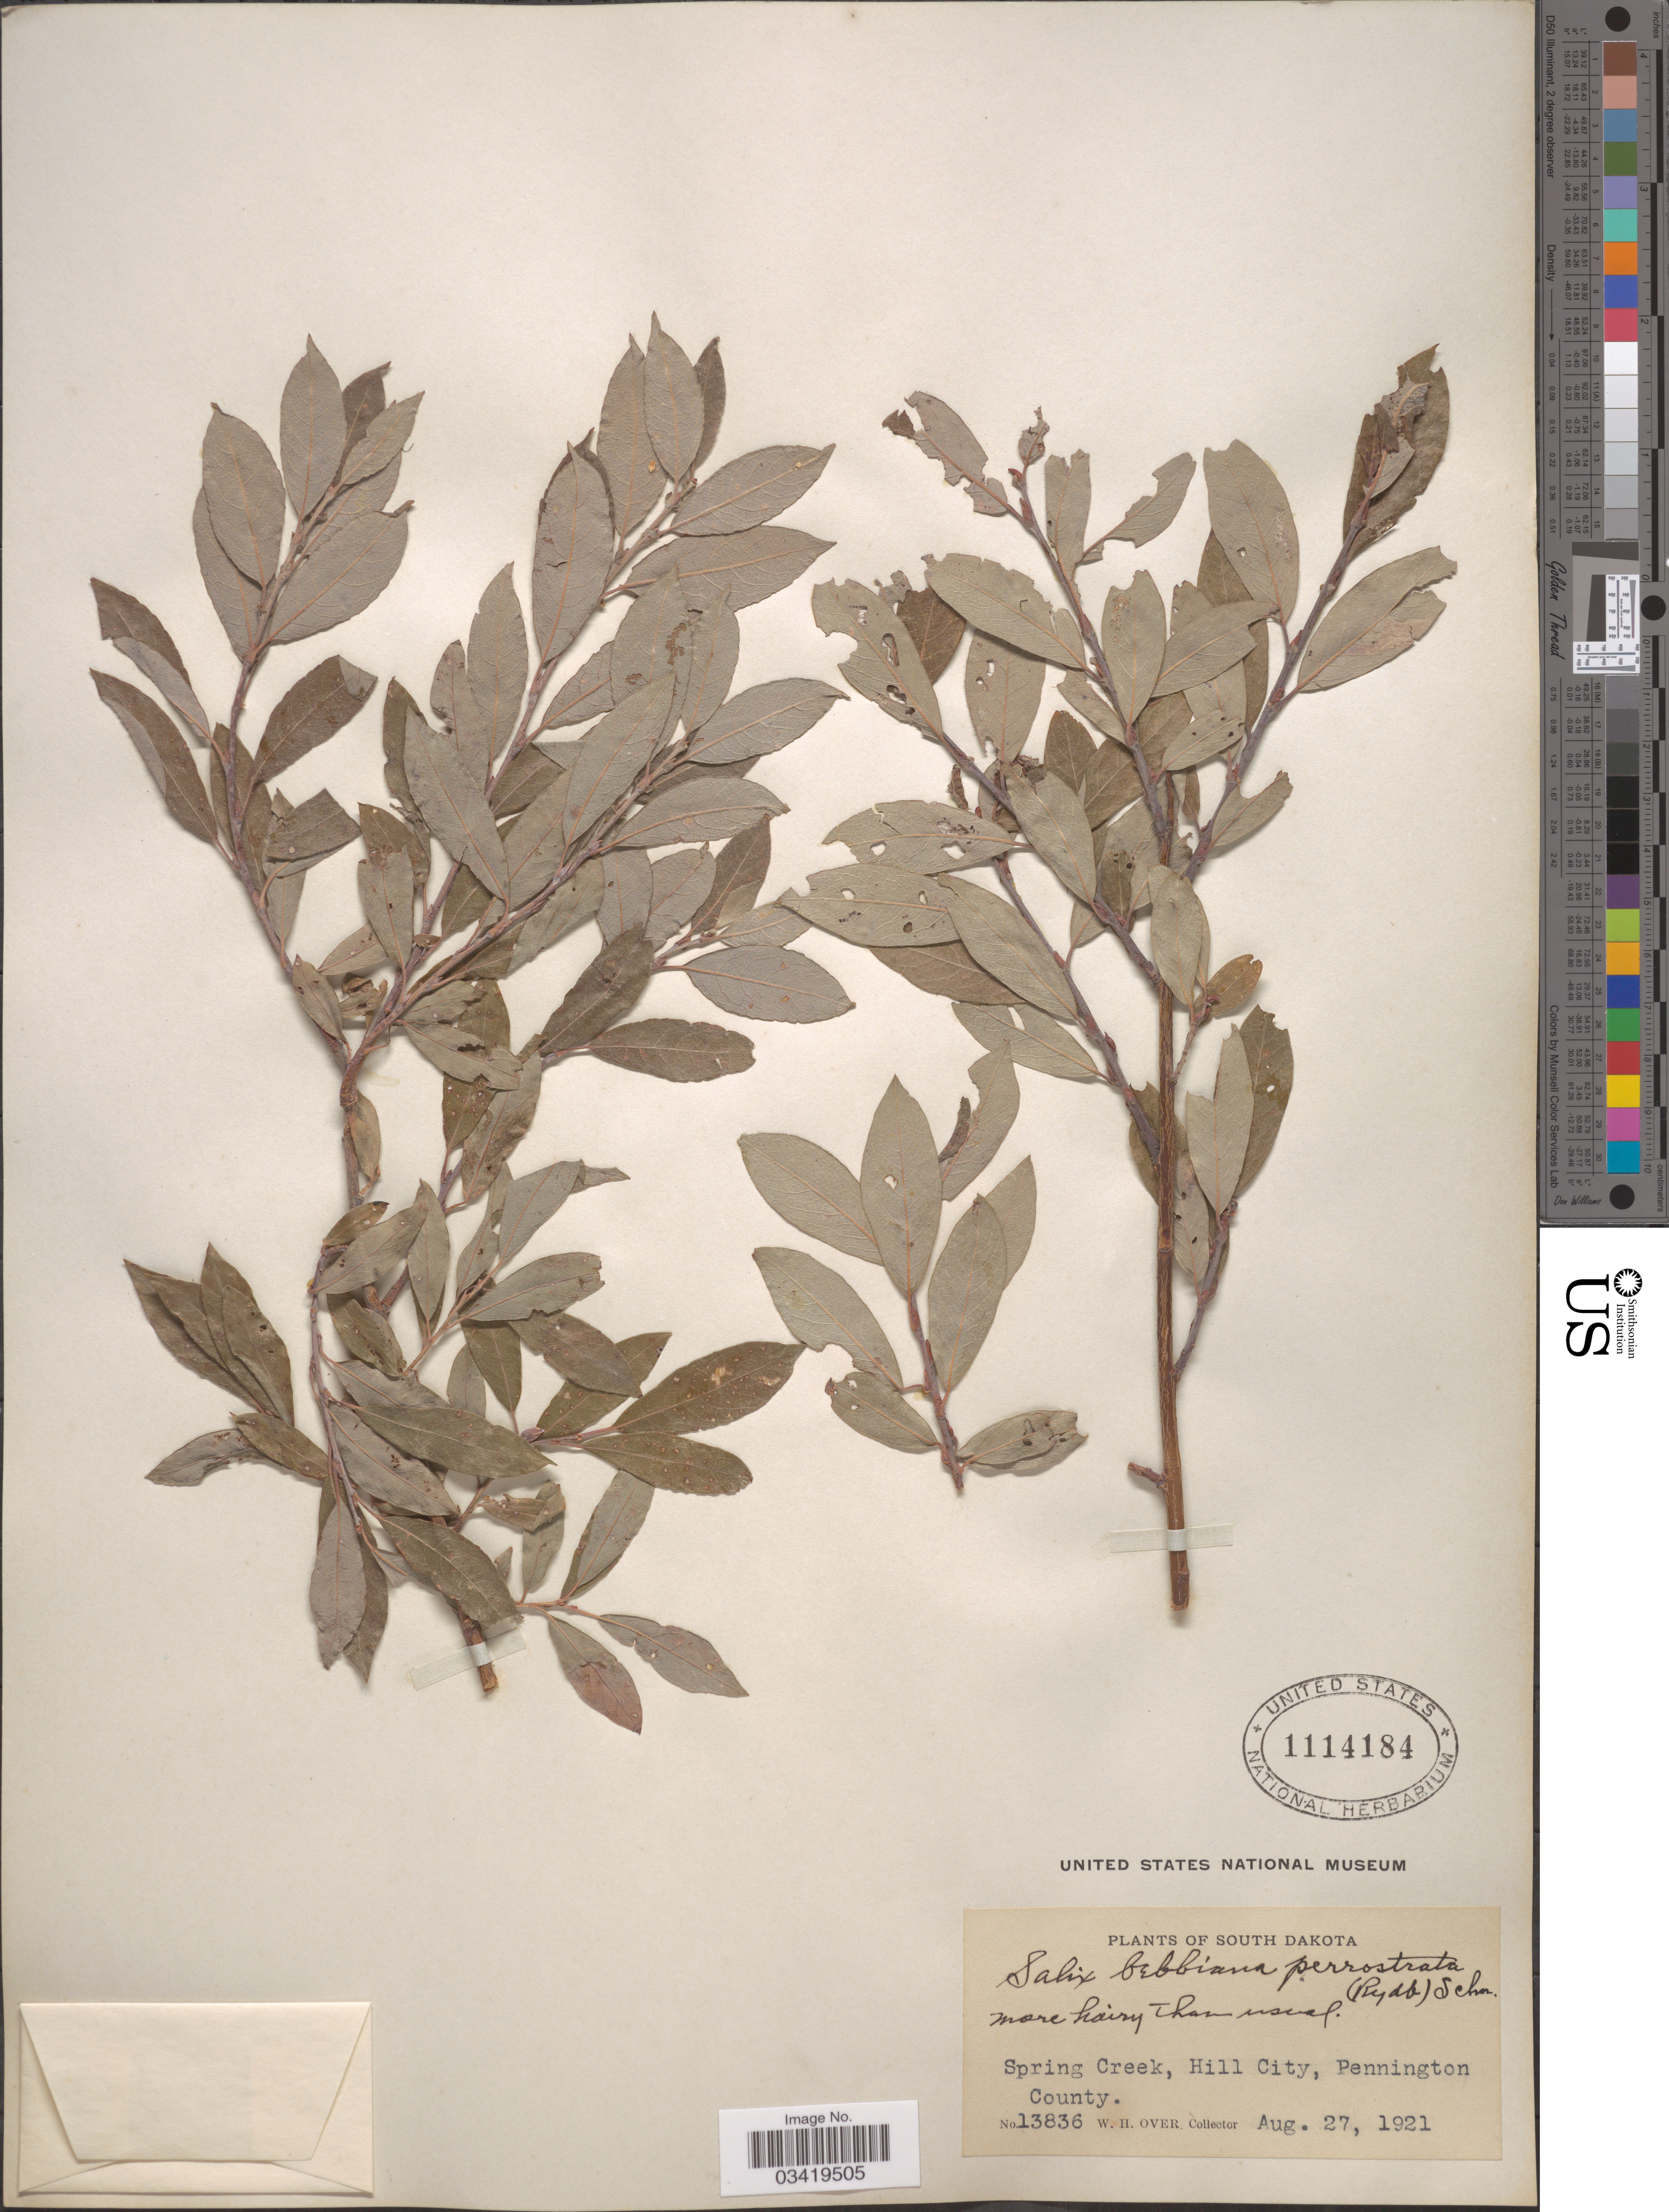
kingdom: Plantae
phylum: Tracheophyta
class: Magnoliopsida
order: Malpighiales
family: Salicaceae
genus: Salix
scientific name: Salix bebbiana var. perrostrata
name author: Sarg.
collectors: W. Over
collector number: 13836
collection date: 1921-08-27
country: United States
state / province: South Dakota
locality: Spring Creek, Hill City, Pennington County.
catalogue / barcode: US 1114184